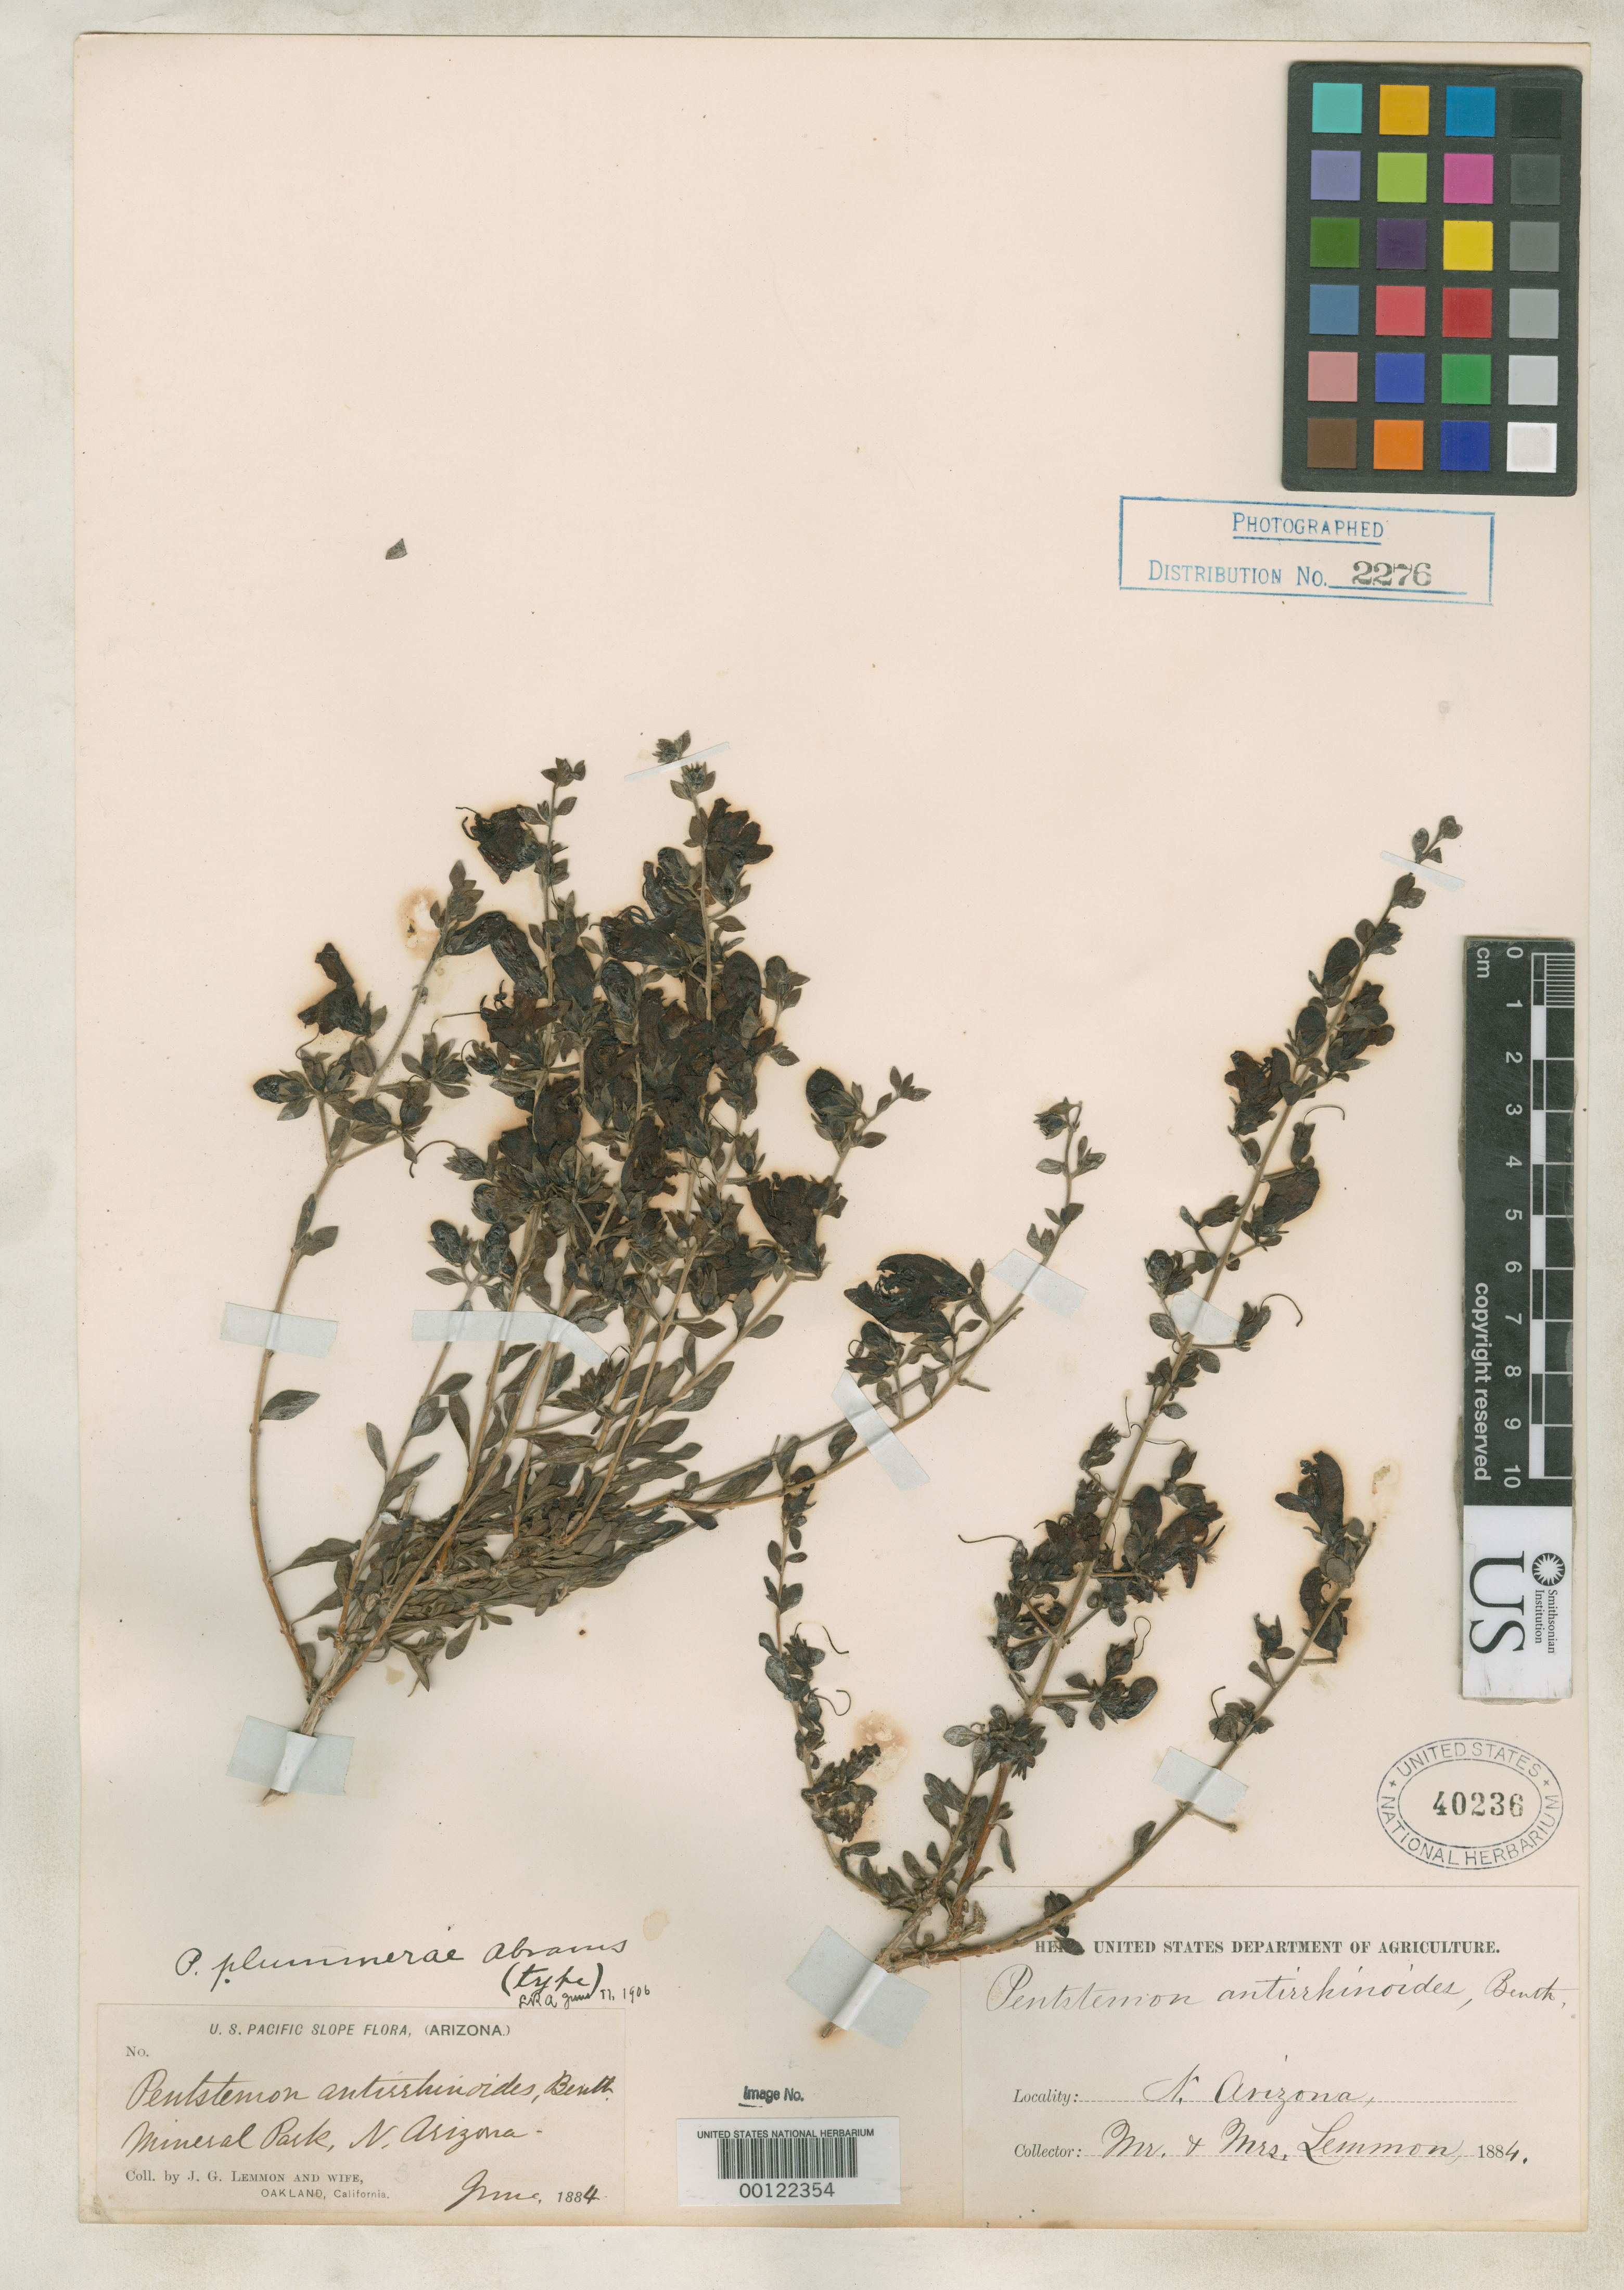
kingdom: Plantae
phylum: Tracheophyta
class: Magnoliopsida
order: Lamiales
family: Plantaginaceae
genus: Penstemon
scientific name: Penstemon plummerae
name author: Abrams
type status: Holotype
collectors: J. G. Lemmon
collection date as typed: Jun 1884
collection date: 1884-06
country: United States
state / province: Arizona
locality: Mineral Park.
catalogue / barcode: US 40236